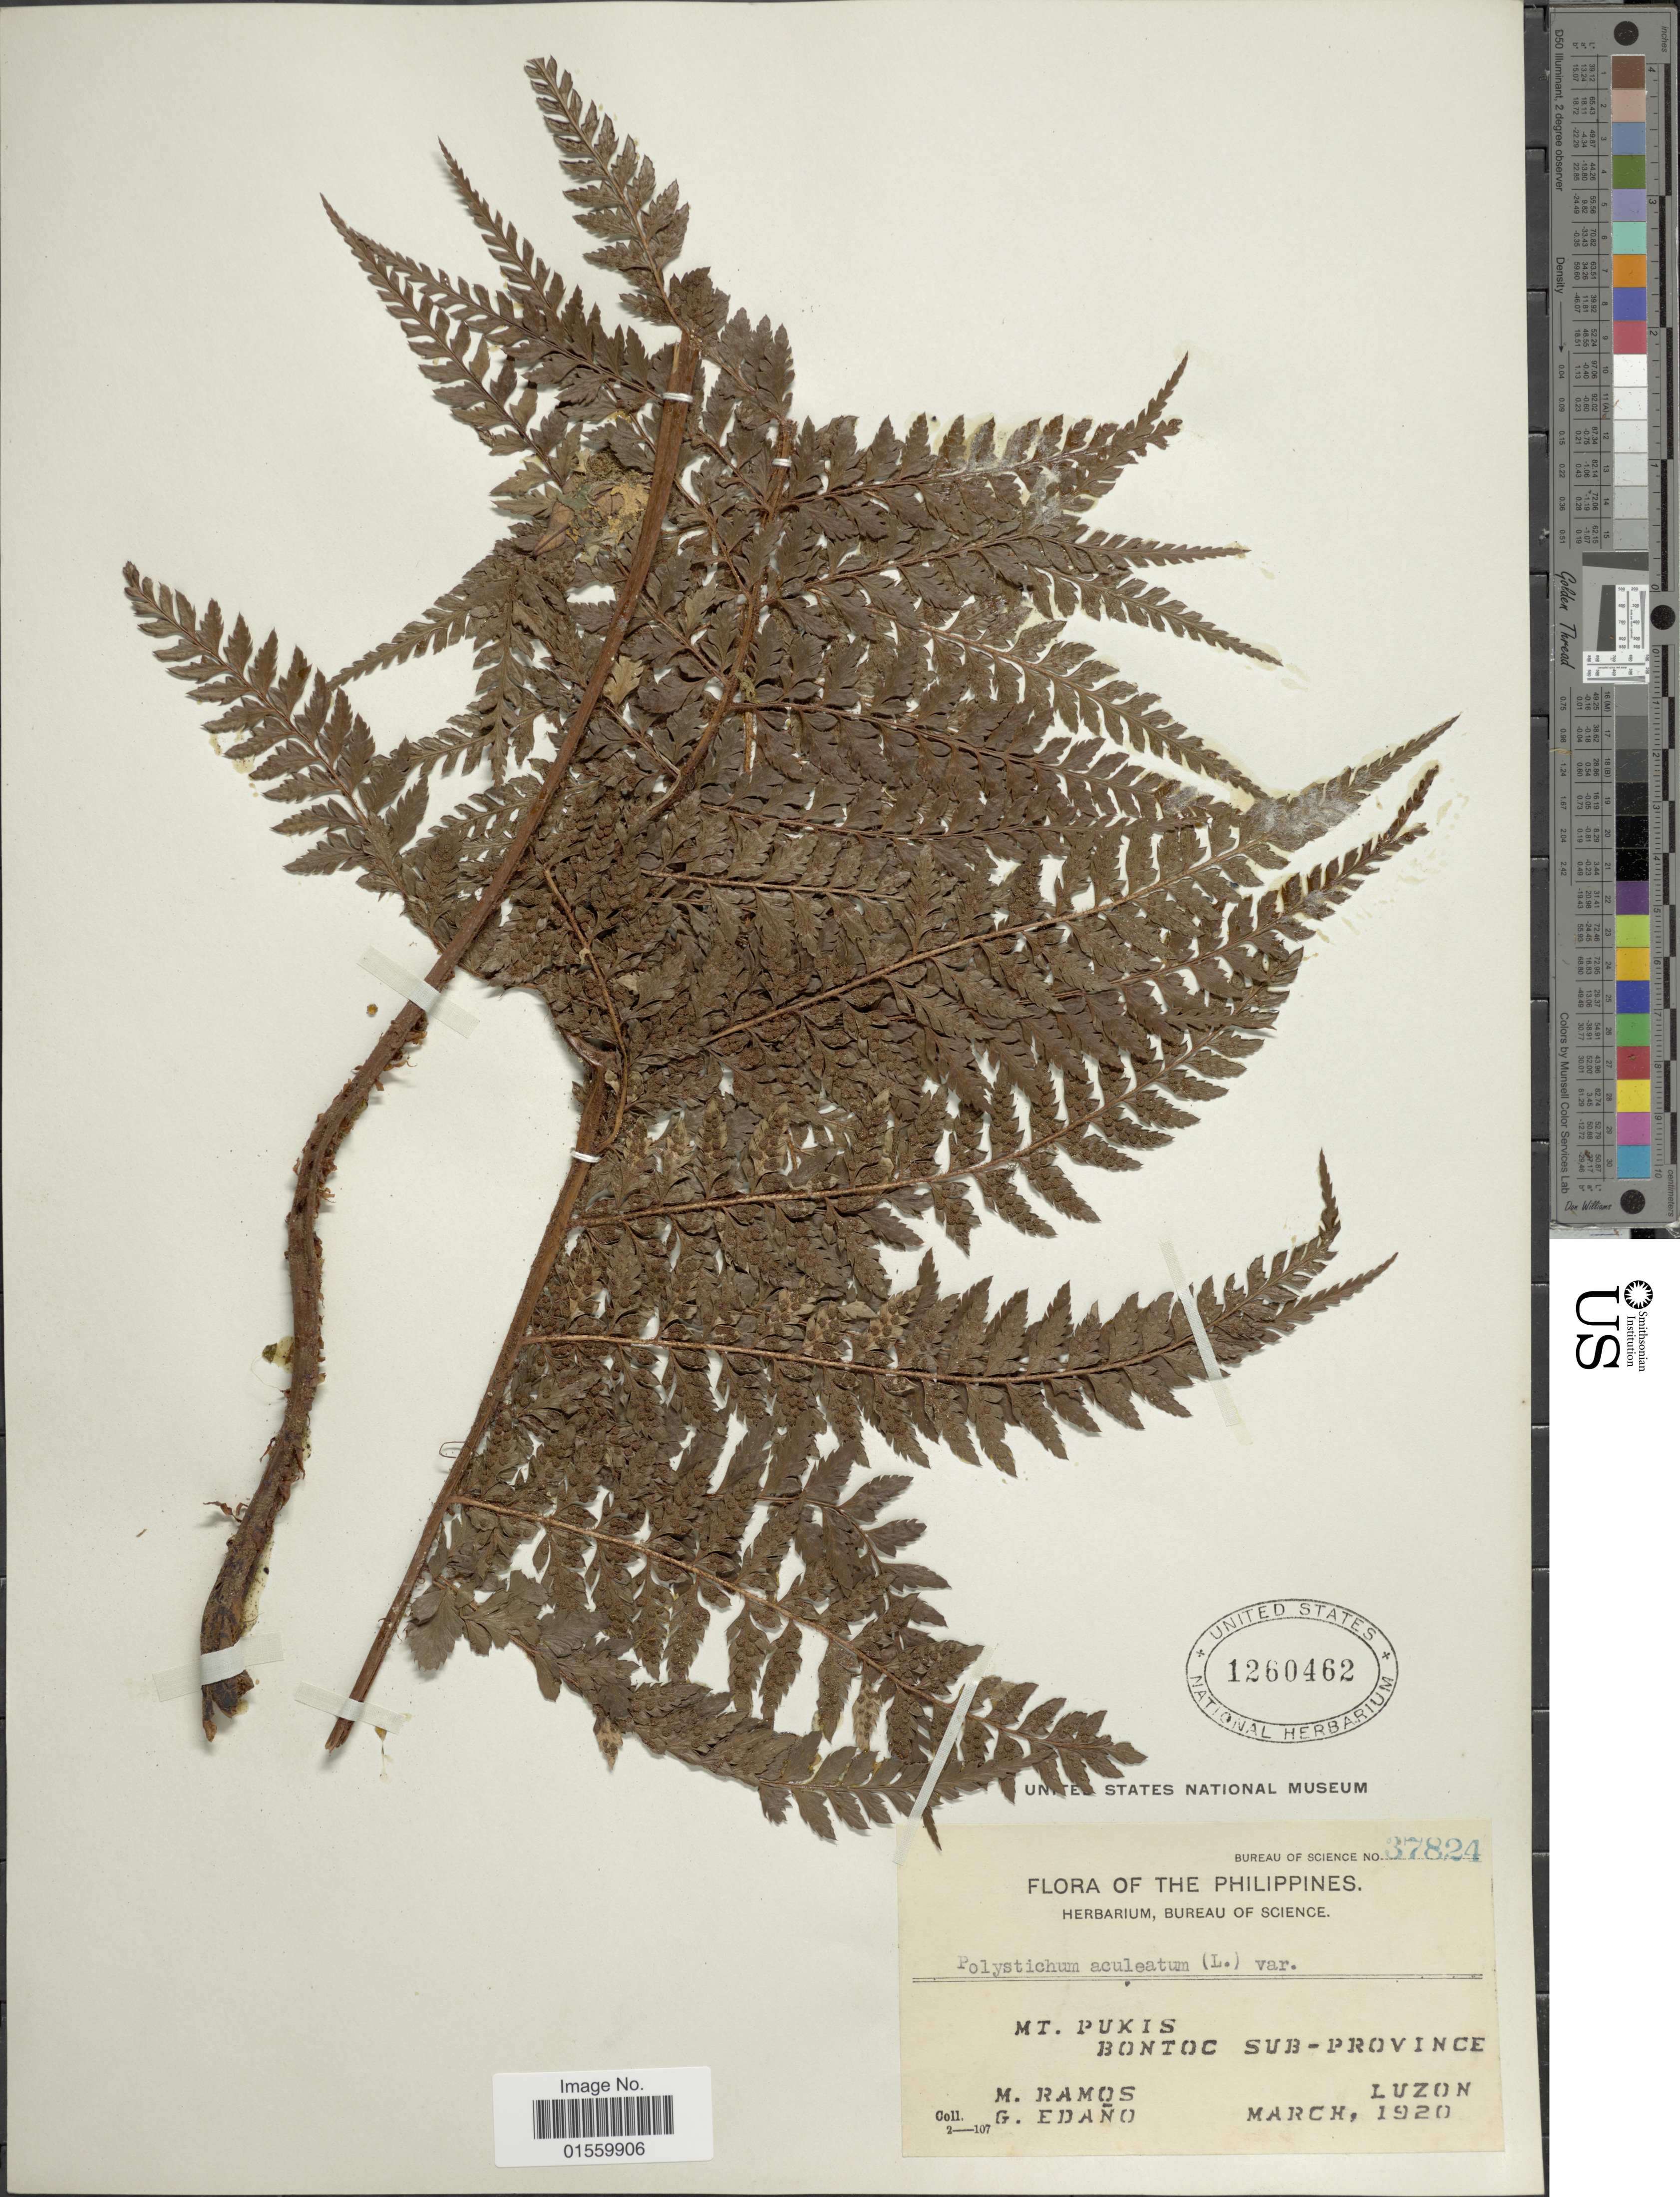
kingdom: Plantae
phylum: Tracheophyta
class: Polypodiopsida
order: Polypodiales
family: Dryopteridaceae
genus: Polystichum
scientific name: Polystichum aculeatum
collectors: M. Ramos & G. Edaño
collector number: Bureau of Science 37824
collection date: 1920-03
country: Philippines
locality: Mt. Pukis, Bontoc Sub-province, Luzon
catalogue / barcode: US 1260462